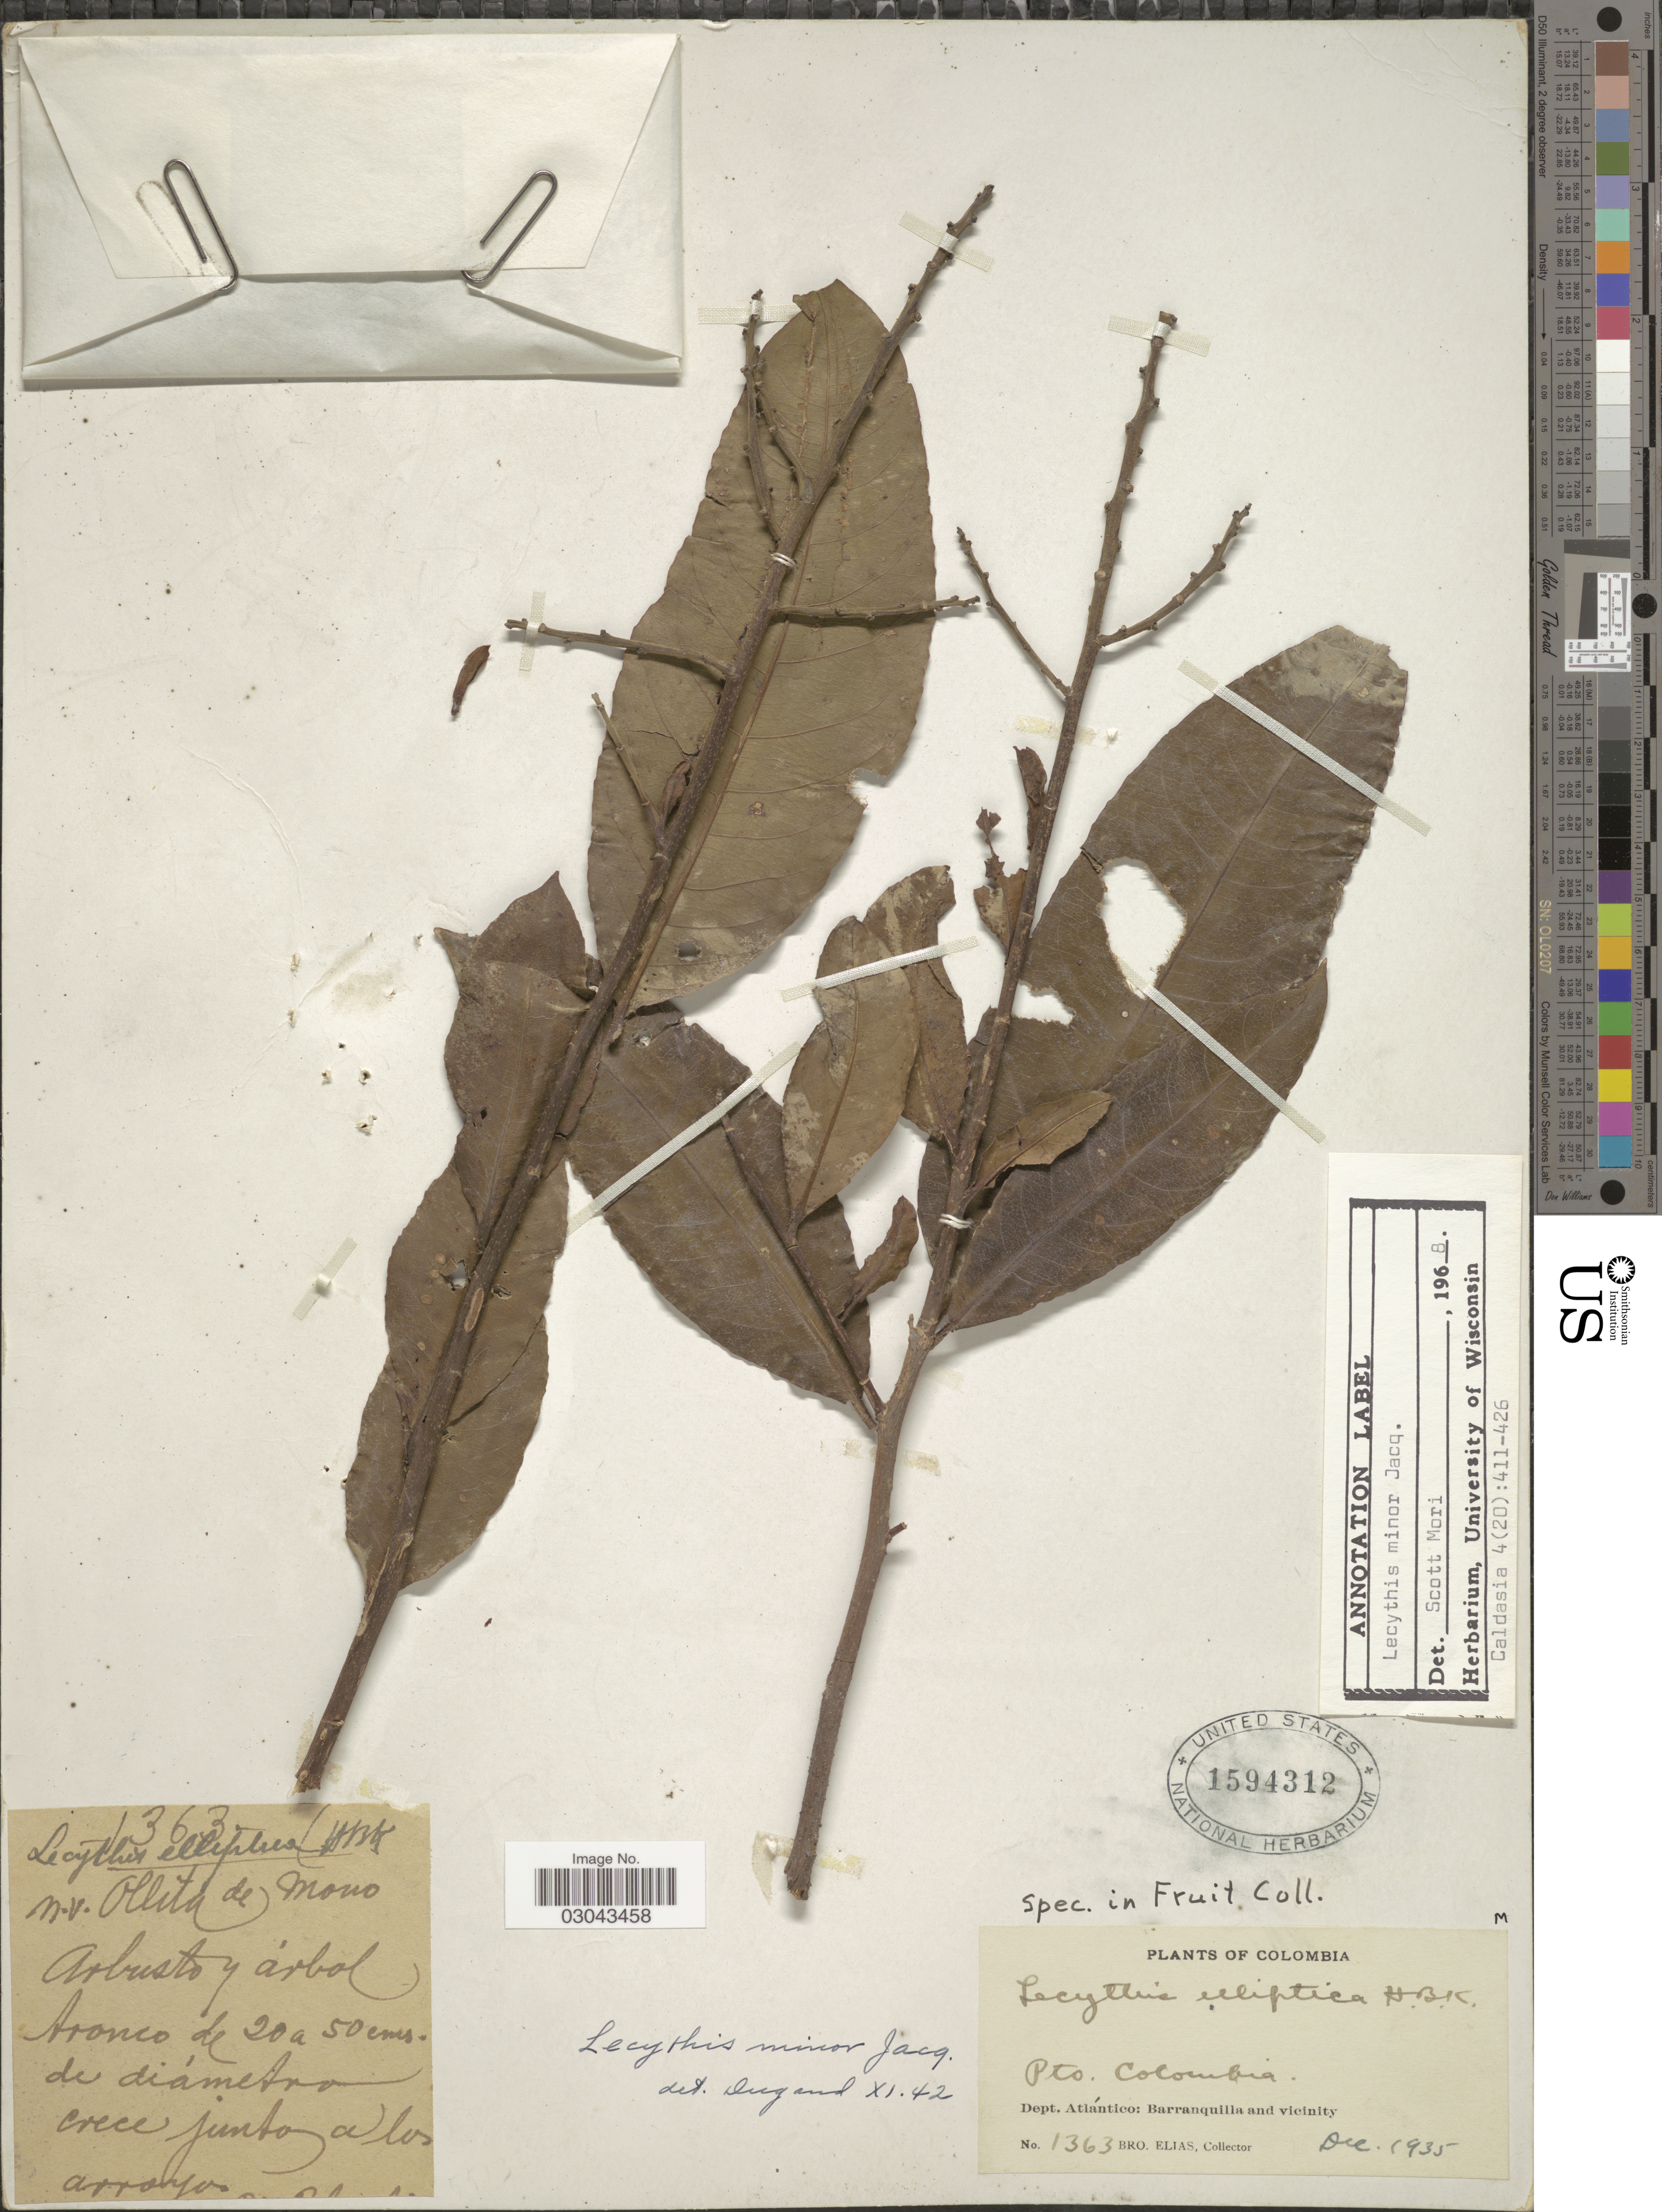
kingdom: Plantae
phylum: Tracheophyta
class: Magnoliopsida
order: Ericales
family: Lecythidaceae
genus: Lecythis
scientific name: Lecythis minor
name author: Jacq.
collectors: Bro. Elias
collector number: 1363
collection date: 1935-12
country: Colombia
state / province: Atlántico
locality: Pto. Colombia. Dept. Atlántico: Barranquilla and vicinity.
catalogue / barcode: US 1594312